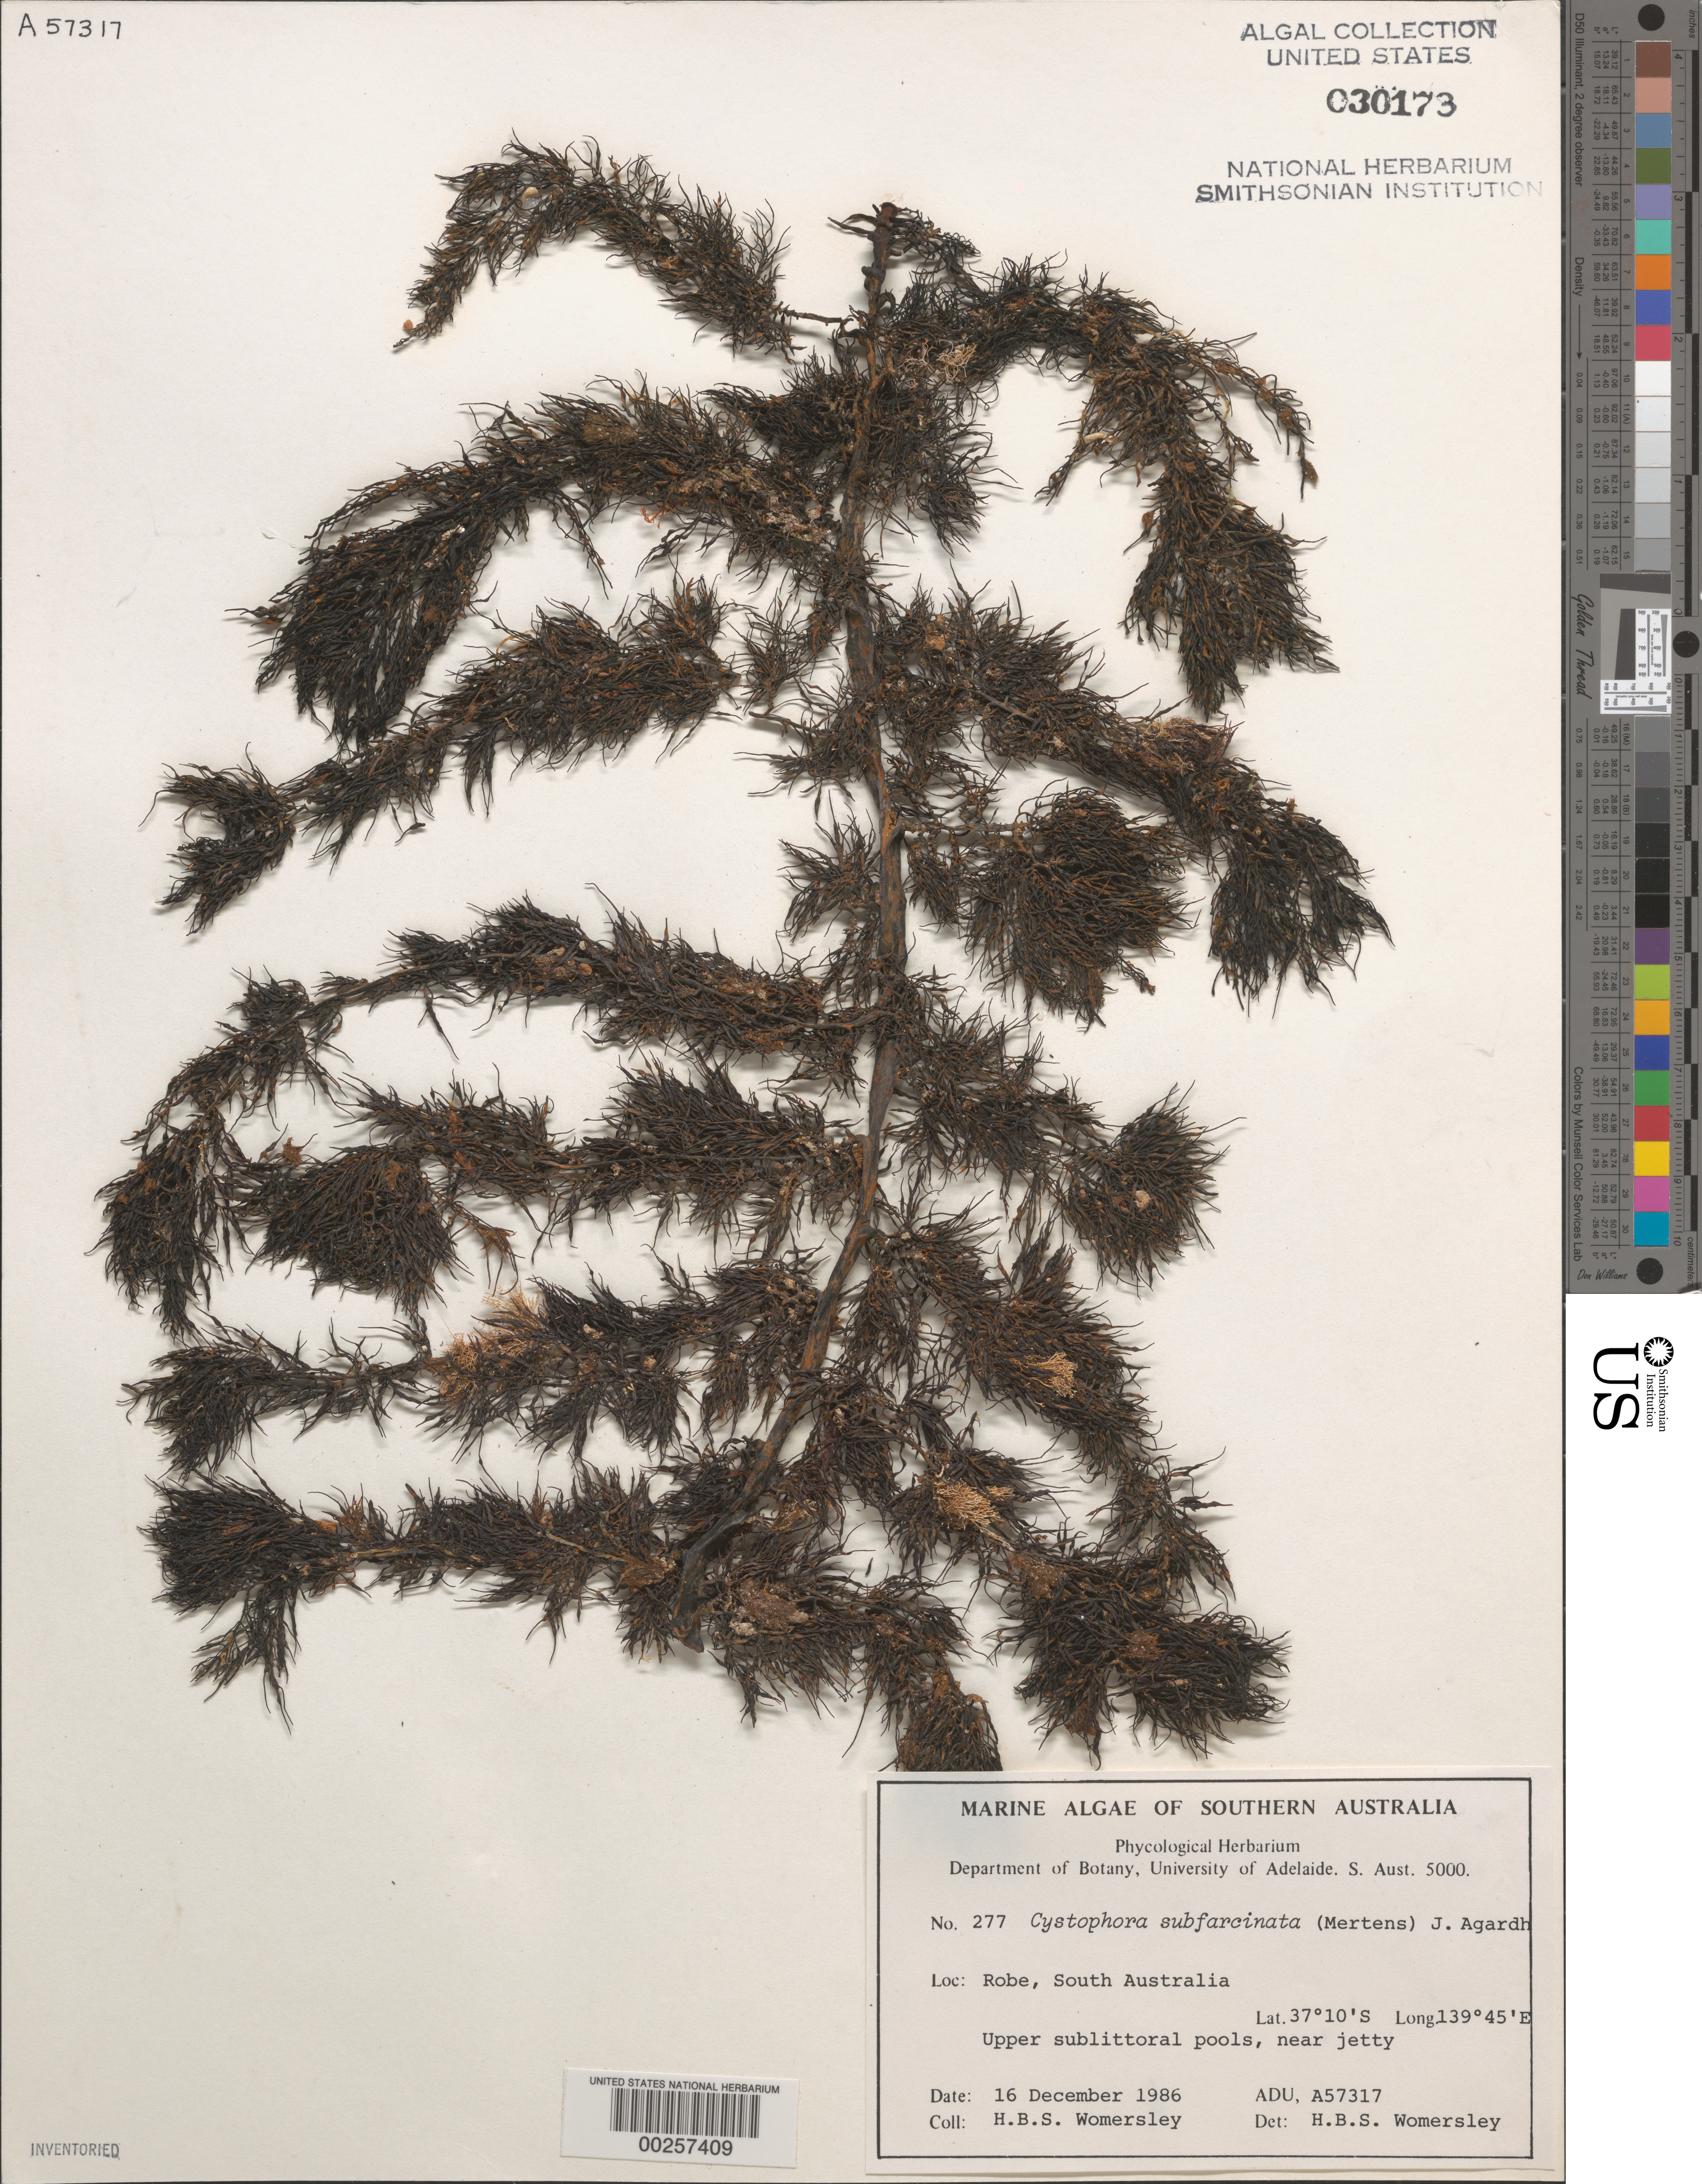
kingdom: Chromista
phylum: Ochrophyta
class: Phaeophyceae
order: Fucales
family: Sargassaceae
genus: Cystophora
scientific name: Cystophora subfarcinata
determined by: Womersley, H. B. S.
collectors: H. B. S. Womersley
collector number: ADU A57317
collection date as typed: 16 Dec 1986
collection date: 1986-12-16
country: Australia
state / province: South Australia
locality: Robe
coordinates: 37 10' S, 139 45' E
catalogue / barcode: US 30173